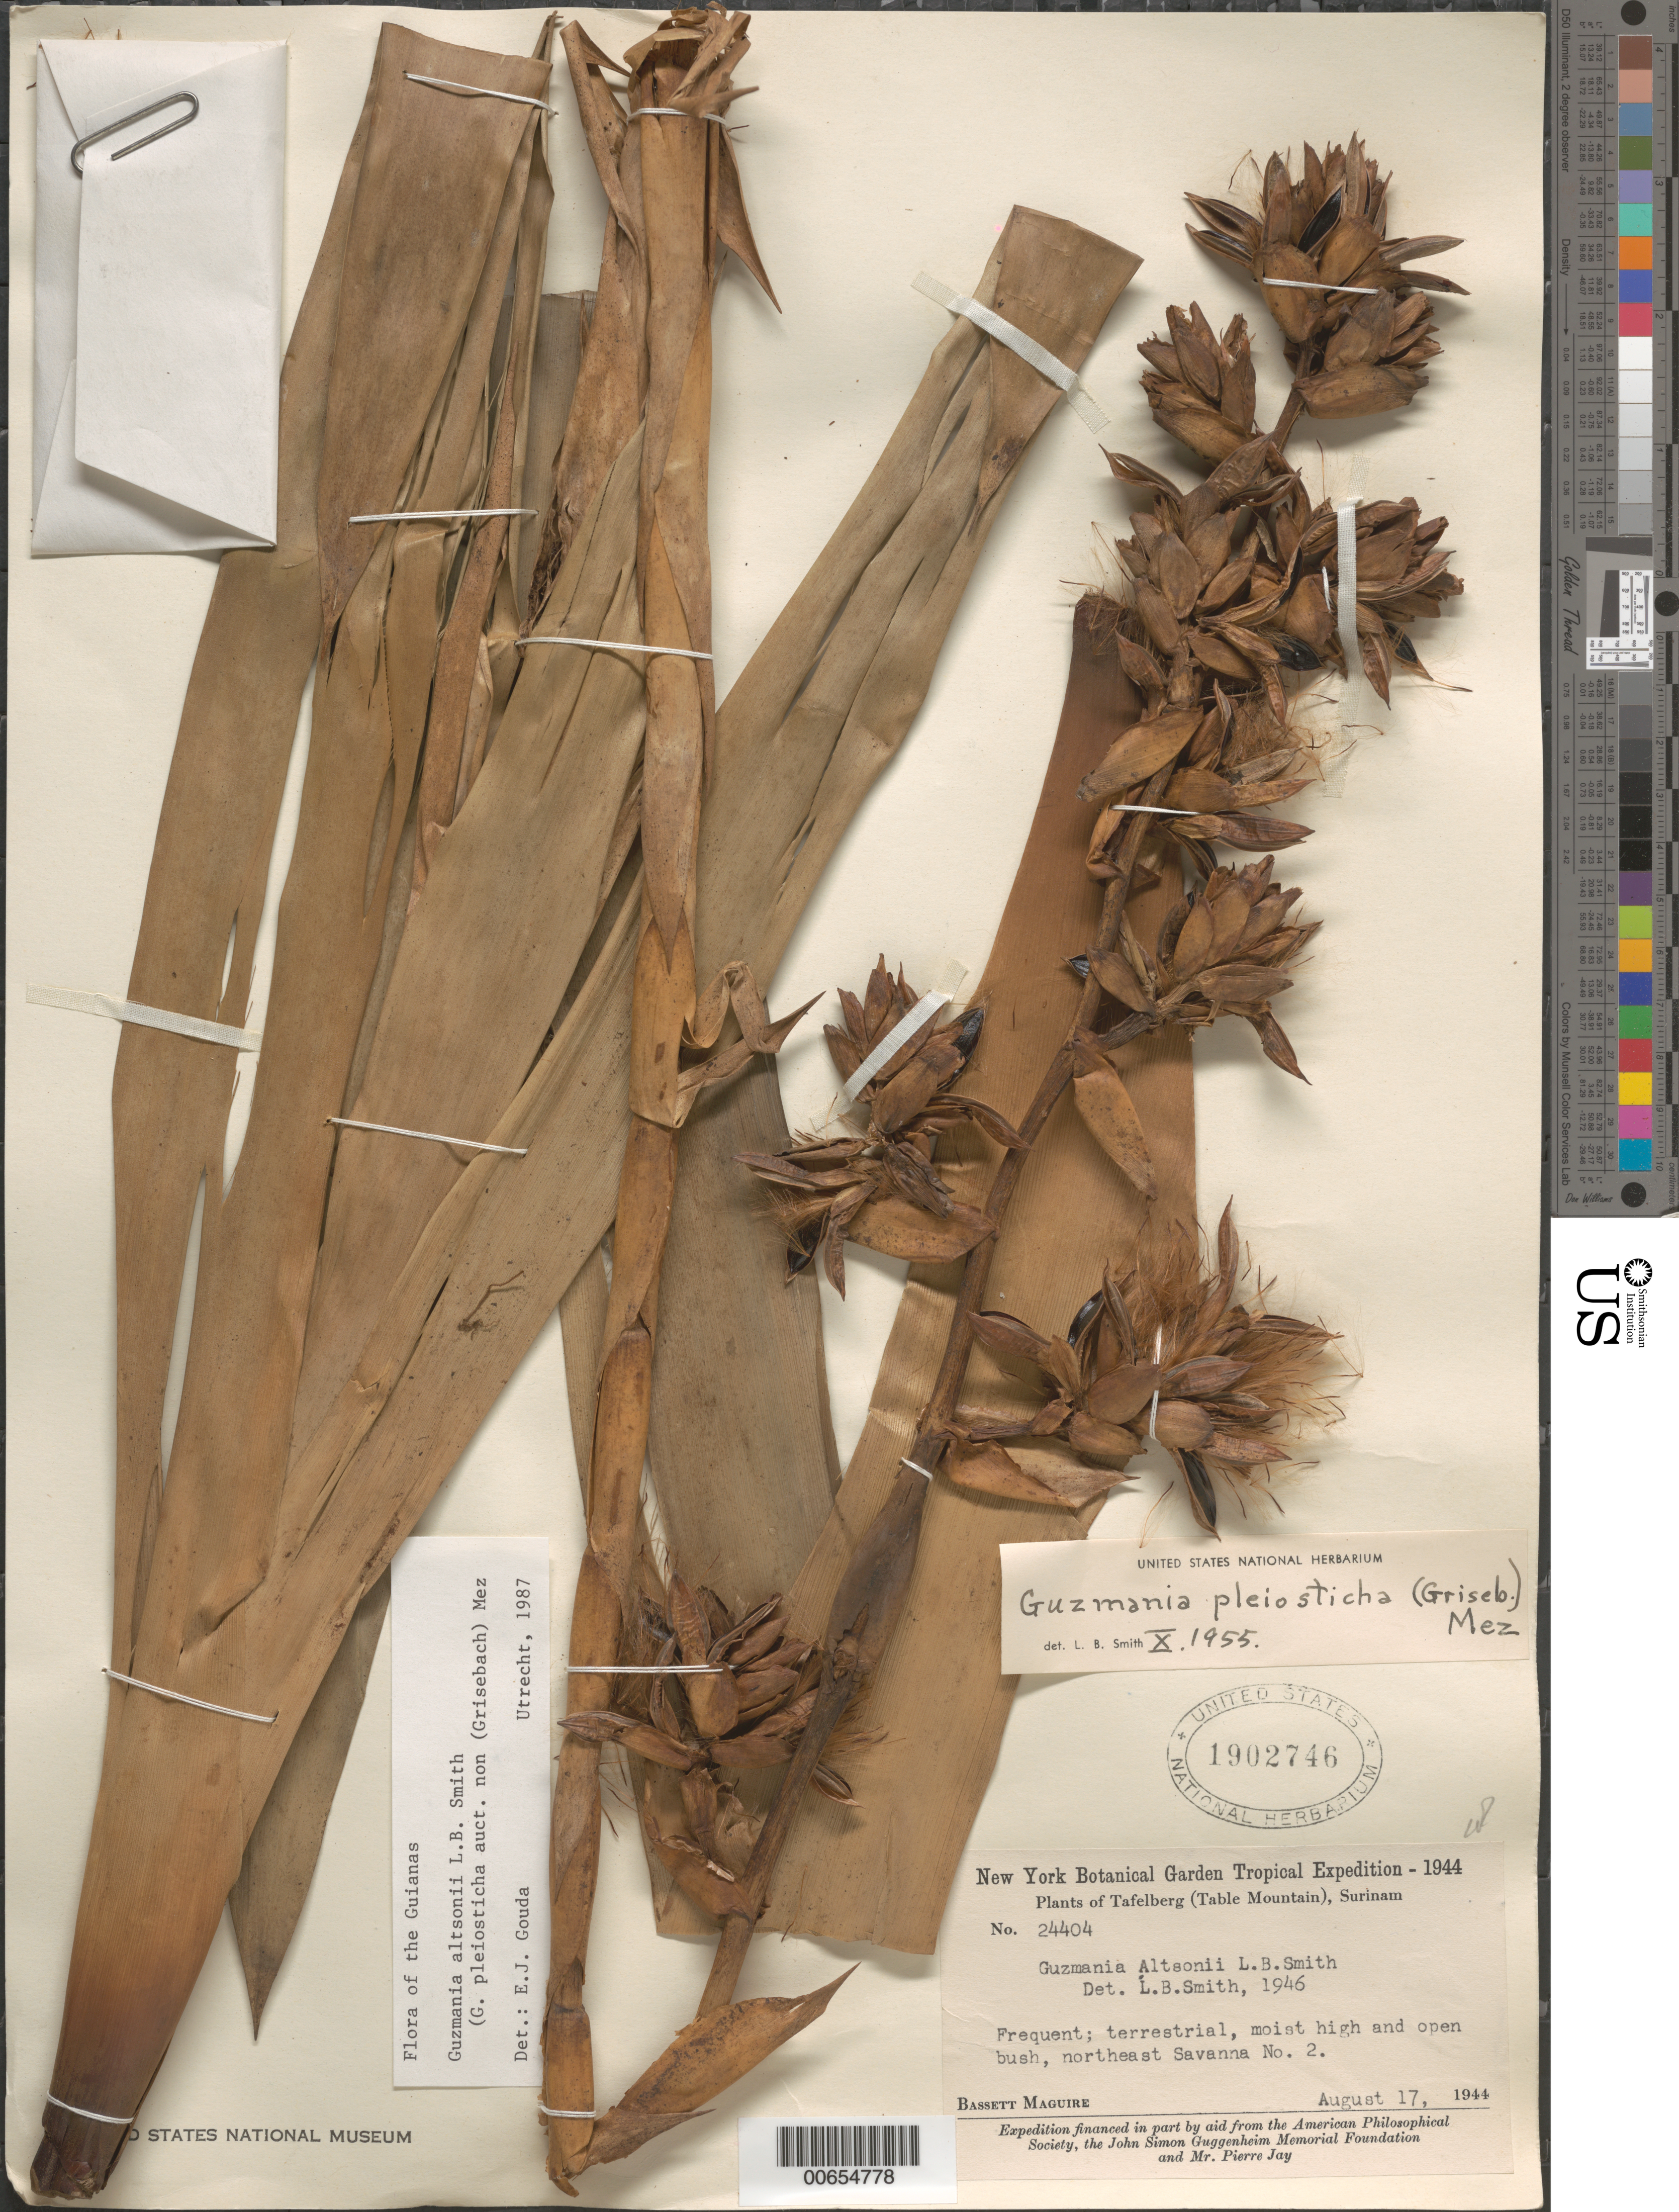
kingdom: Plantae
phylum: Tracheophyta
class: Liliopsida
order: Poales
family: Bromeliaceae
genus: Guzmania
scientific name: Guzmania altsonii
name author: L.B. Sm.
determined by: Gouda, E. J.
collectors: B. Maguire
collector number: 24404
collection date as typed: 17-Aug-44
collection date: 1944-08-17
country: Suriname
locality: Tafelberg (Table Mountain), Camp I, NE of Savanna II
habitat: Moist high open bush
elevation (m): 565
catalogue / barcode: US 1902746